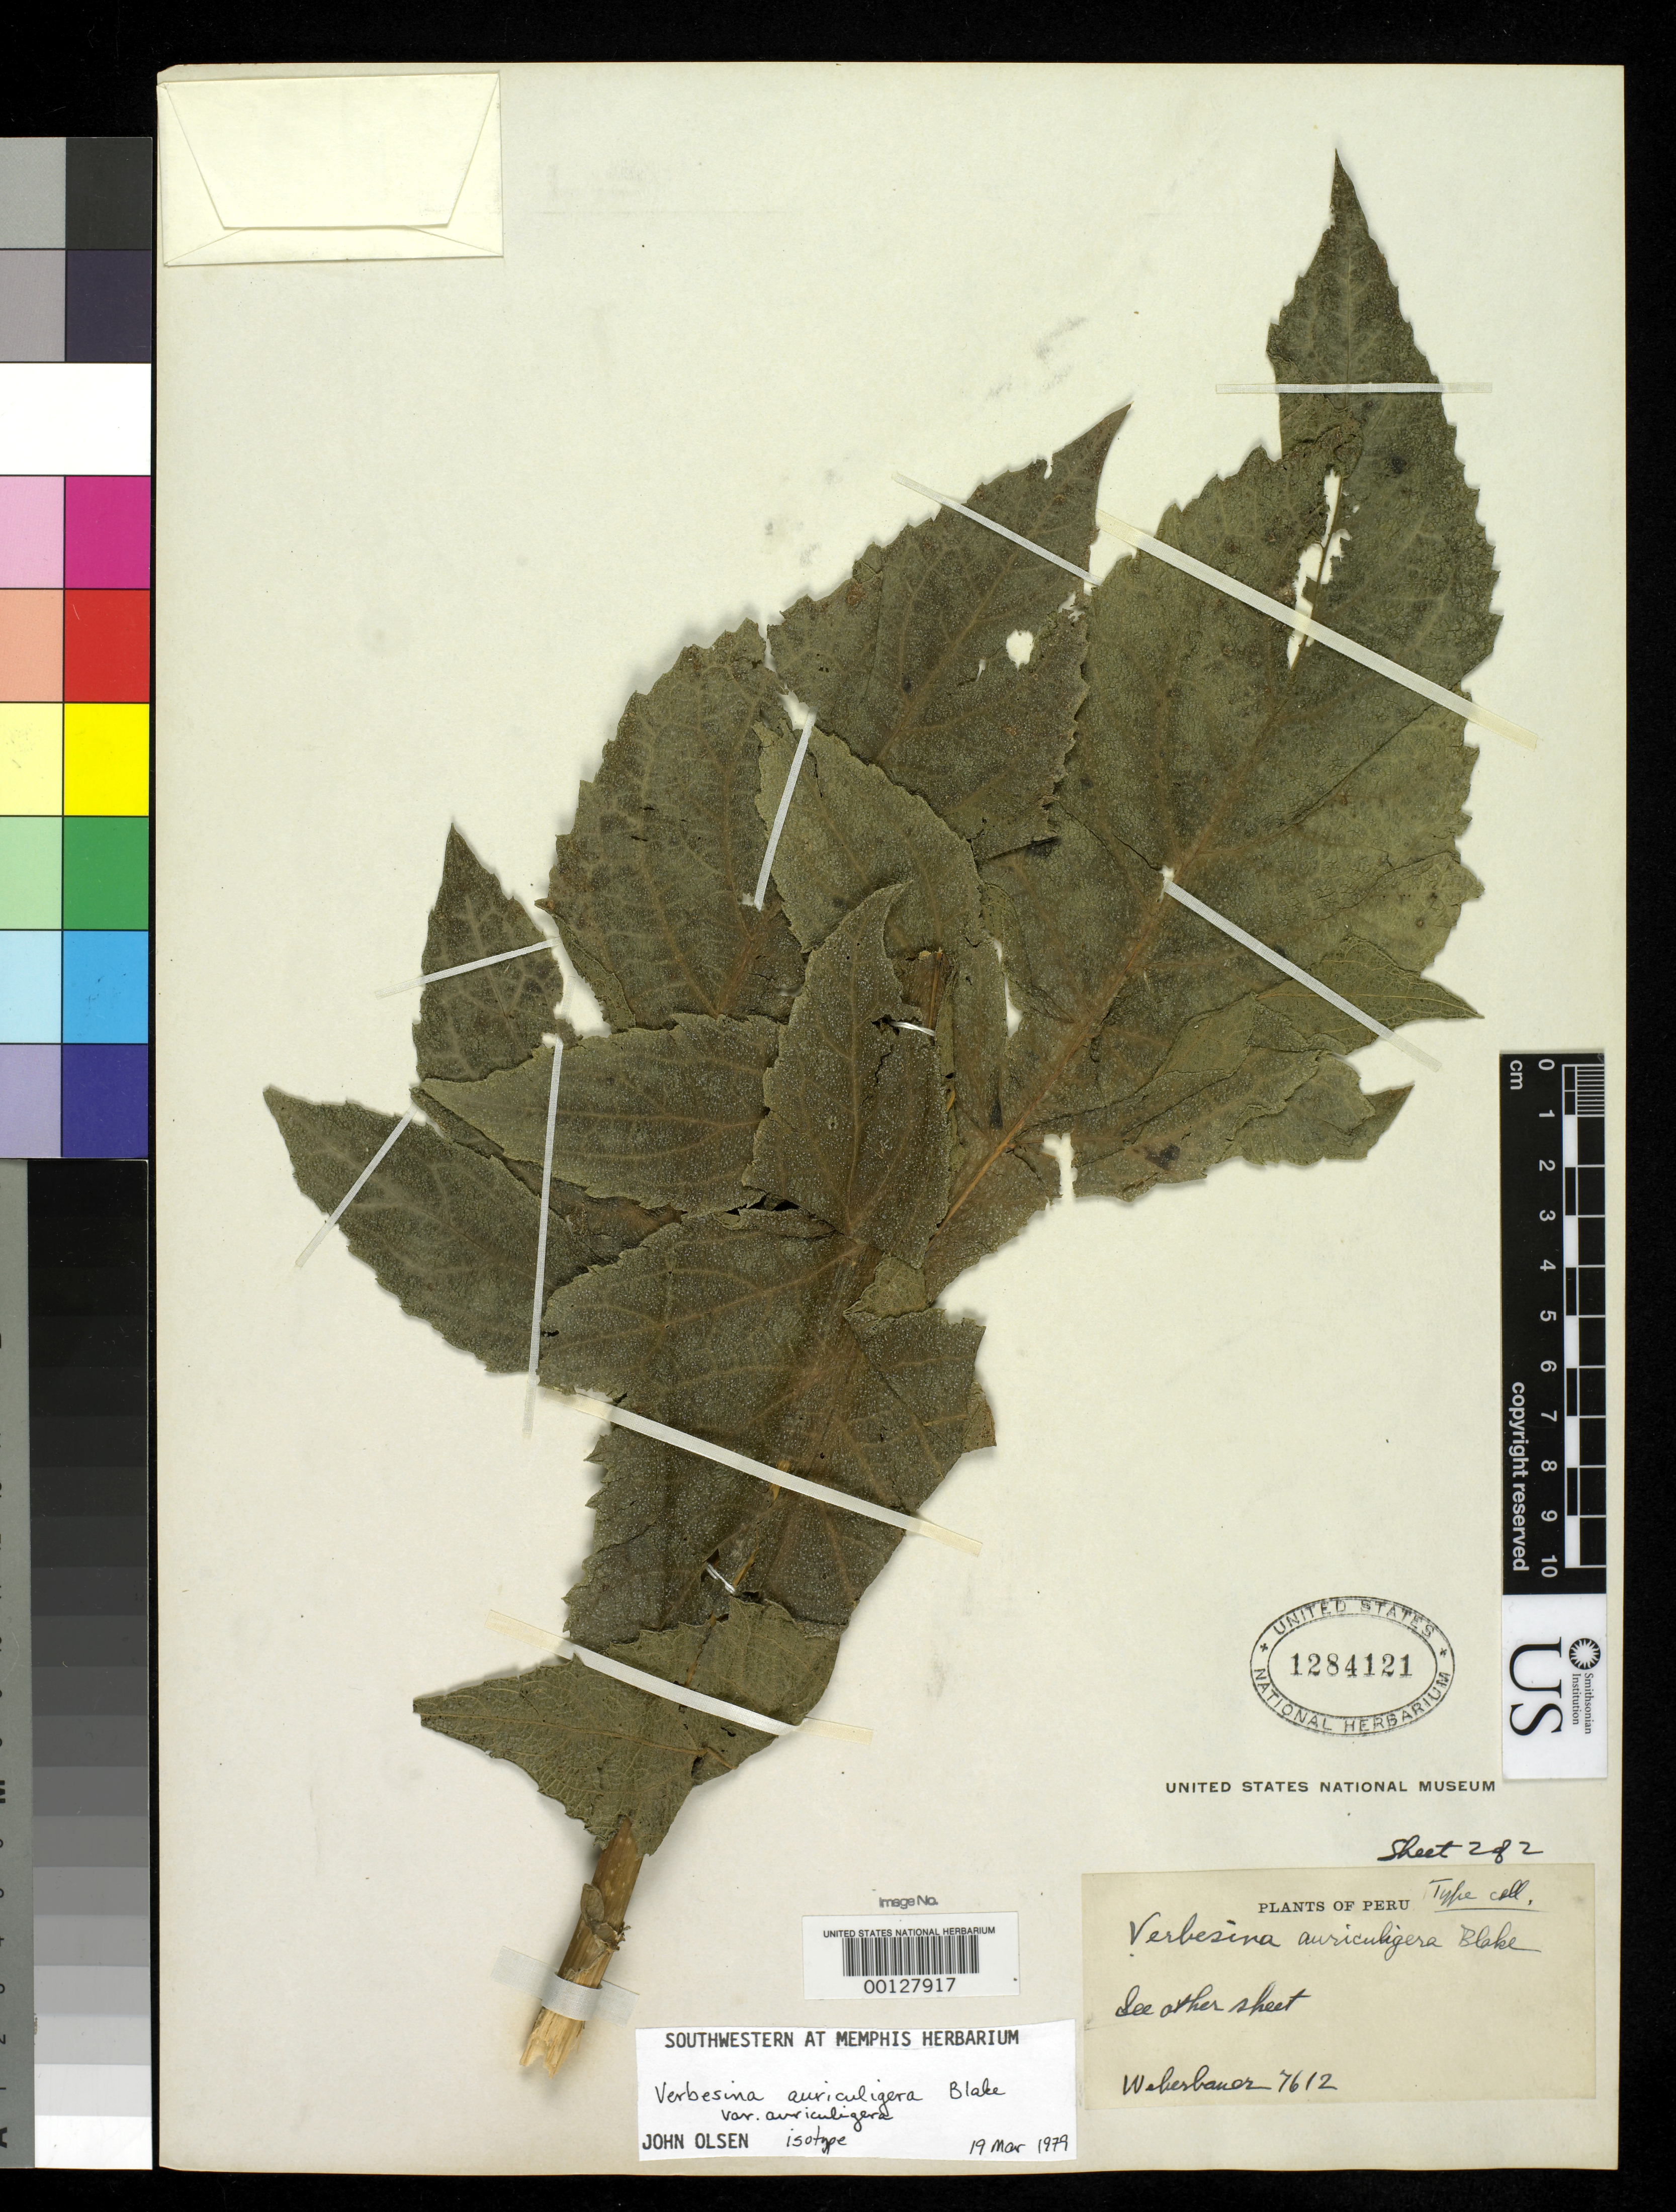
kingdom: Plantae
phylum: Tracheophyta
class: Magnoliopsida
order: Asterales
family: Asteraceae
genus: Verbesina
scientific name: Verbesina auriculigera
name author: S.F. Blake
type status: Isotype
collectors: A. Weberbauer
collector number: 7612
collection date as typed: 21 Mar 1926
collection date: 1926-03-21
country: Peru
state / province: Huancavelica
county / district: Tayacaja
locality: Tayacaja, La Mejorada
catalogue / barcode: US 1284121